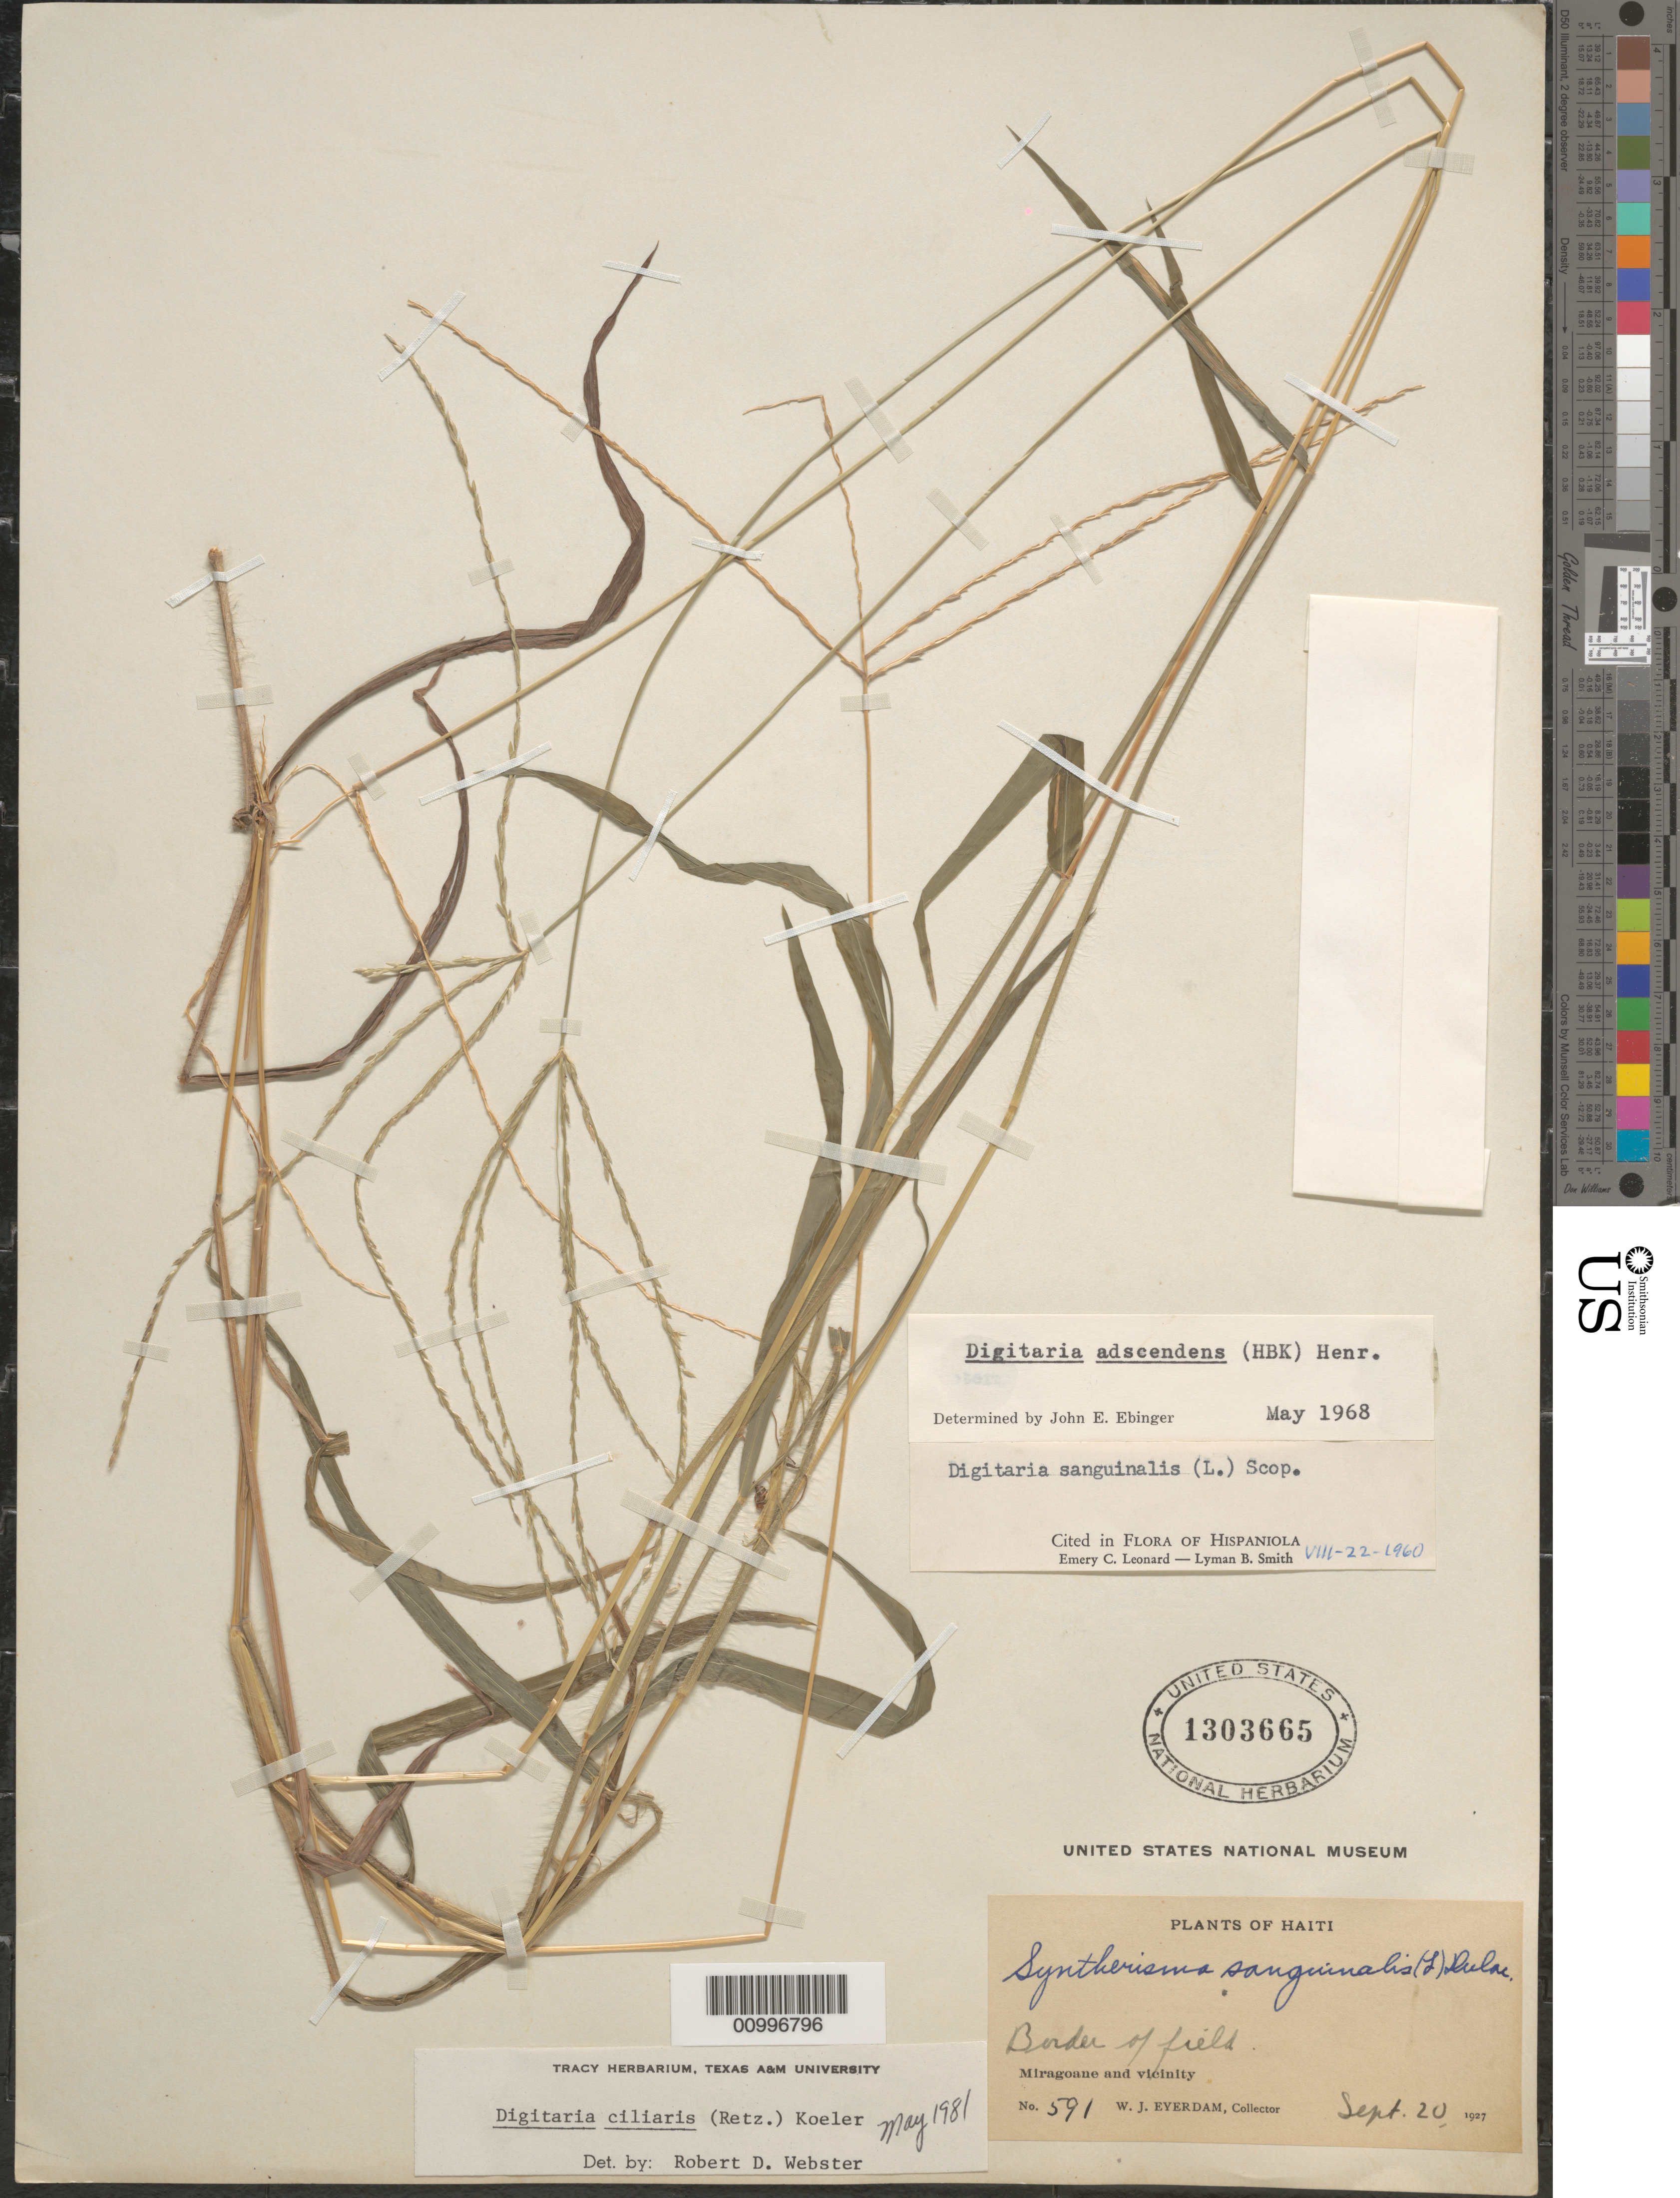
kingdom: Plantae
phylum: Tracheophyta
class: Liliopsida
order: Poales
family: Poaceae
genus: Digitaria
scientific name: Digitaria ciliaris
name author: (Retz.) Koeler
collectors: W. J. Eyerdam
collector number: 591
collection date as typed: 10 Sep 1927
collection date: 1927-09-10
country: Haiti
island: Hispaniola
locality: Miragoane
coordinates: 0 N, 0 E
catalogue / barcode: US 1303665